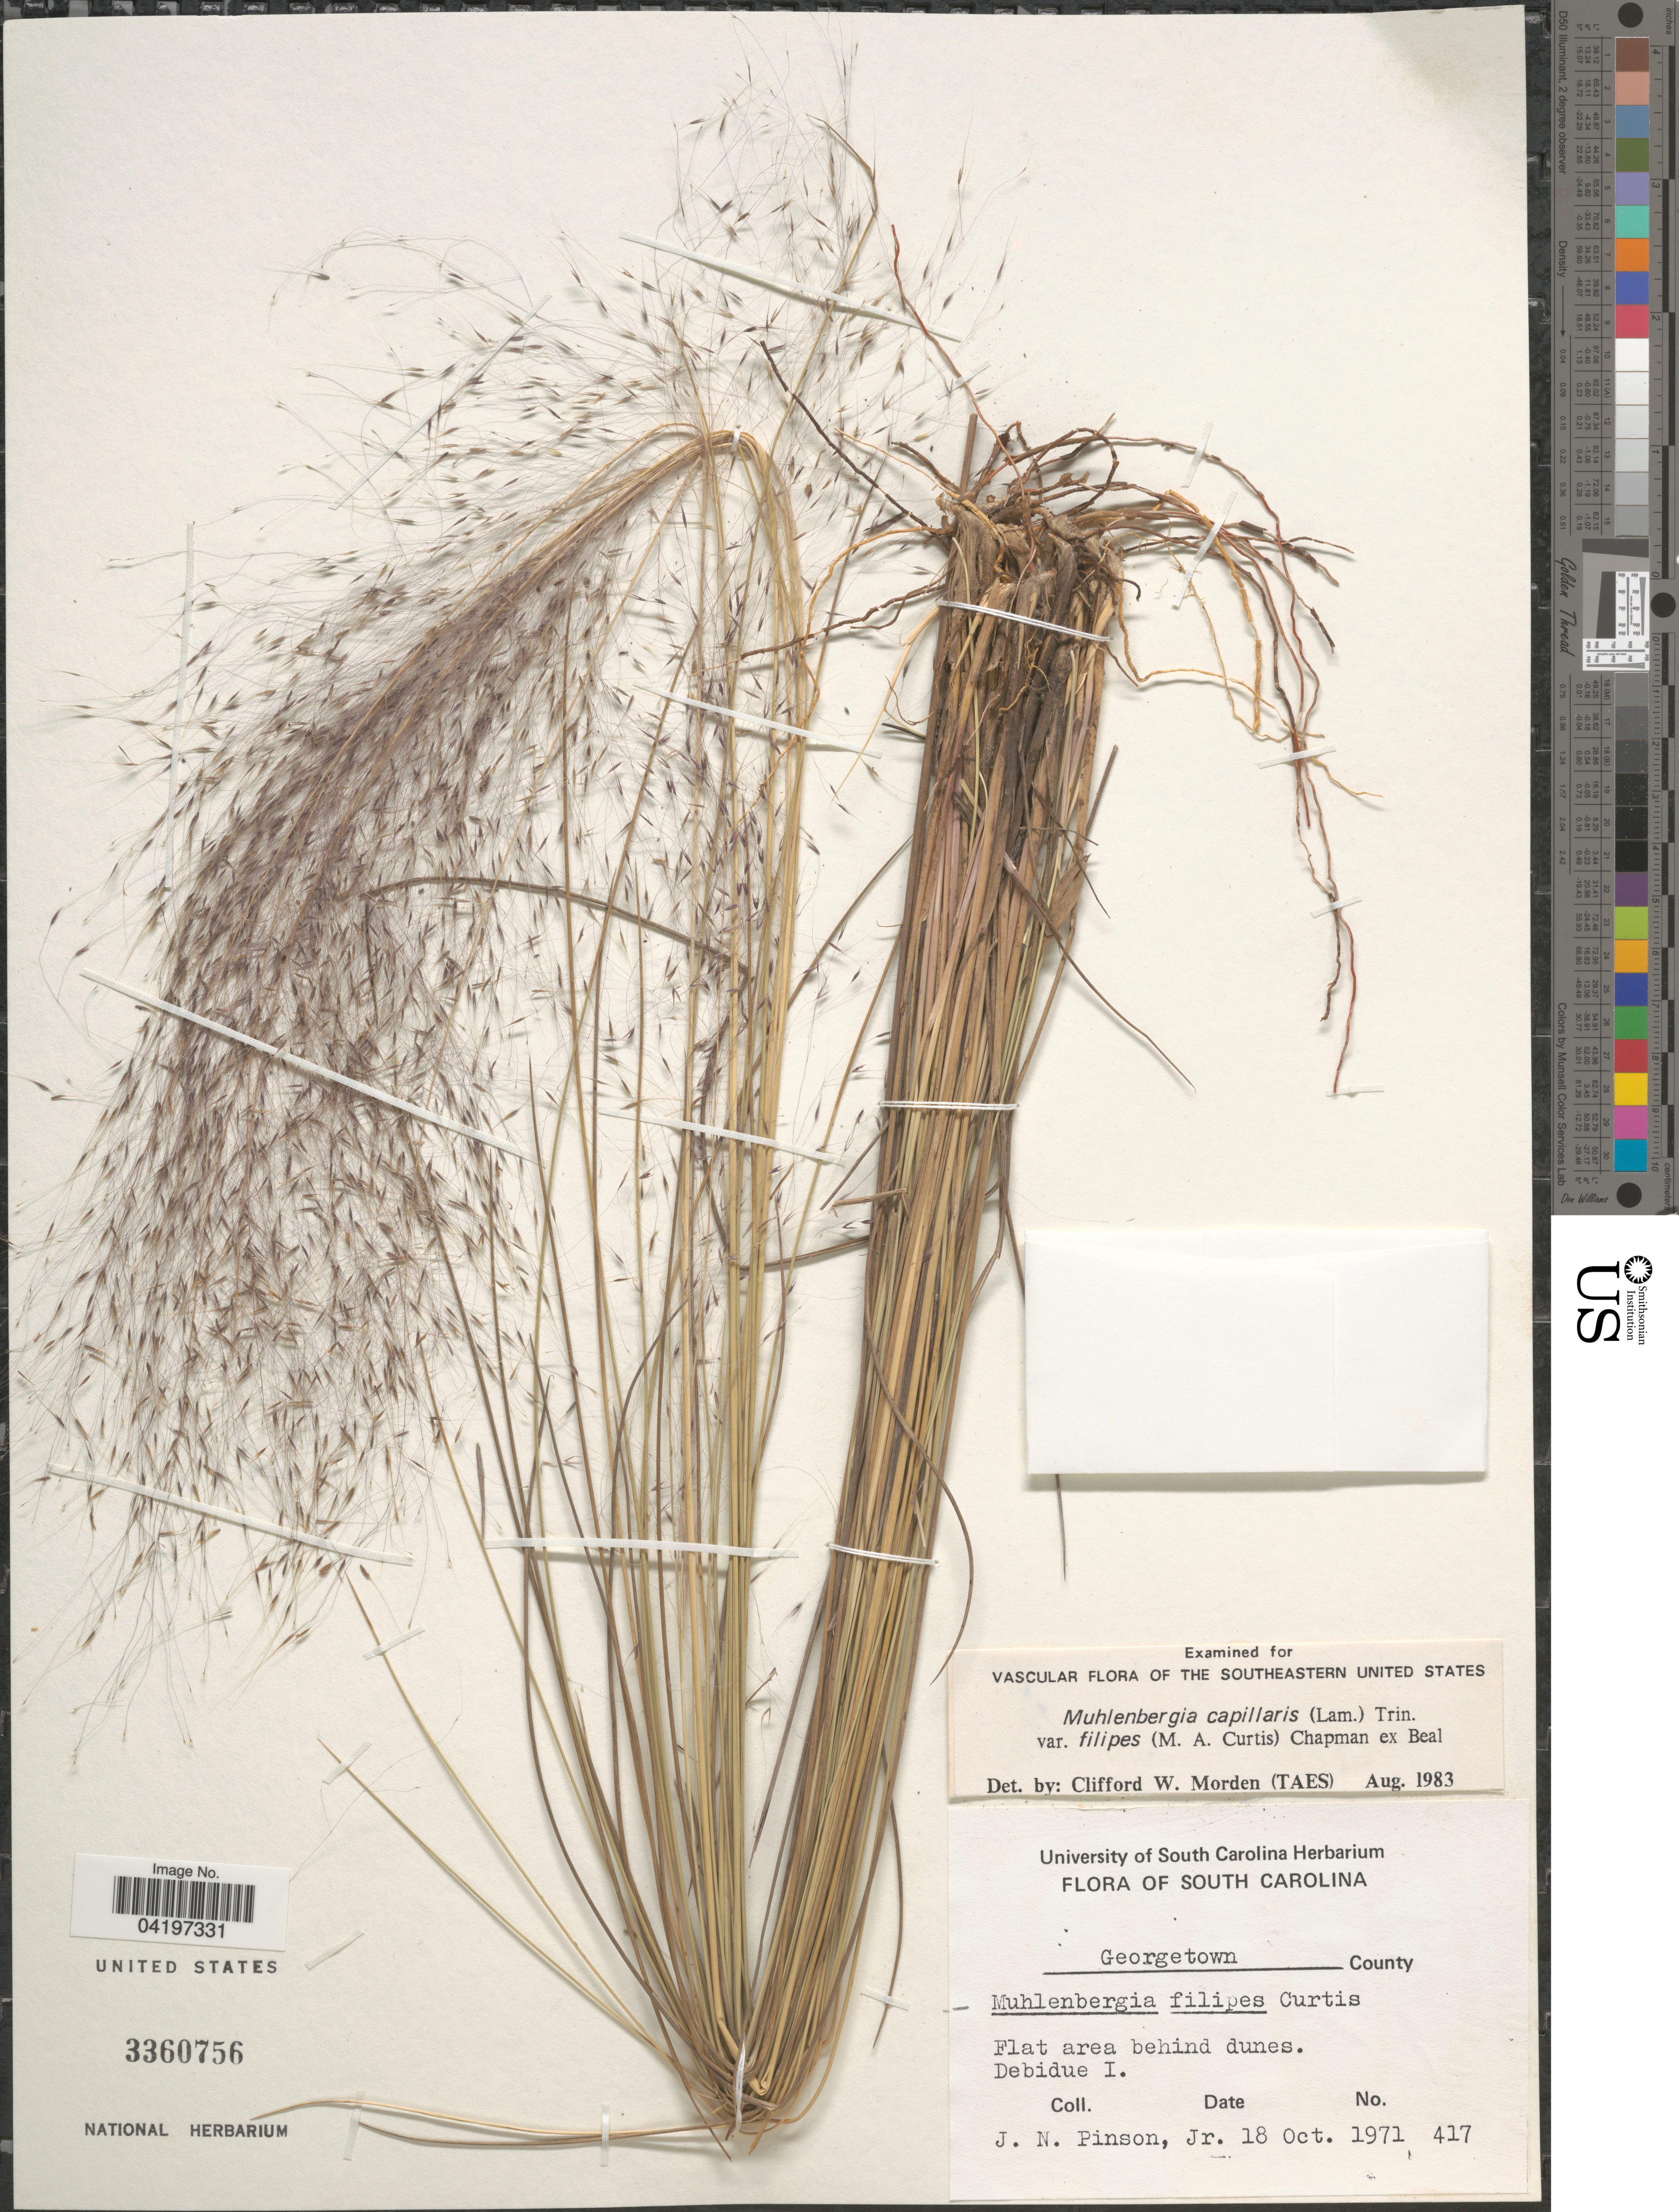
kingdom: Plantae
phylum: Tracheophyta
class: Liliopsida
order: Poales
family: Poaceae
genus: Muhlenbergia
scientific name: Muhlenbergia sericea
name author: (Michx.) P.M. Peterson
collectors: J. Pinson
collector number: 417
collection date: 1971-10-18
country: United States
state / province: South Carolina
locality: Georgetown County. Debidue I.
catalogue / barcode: US 3360756